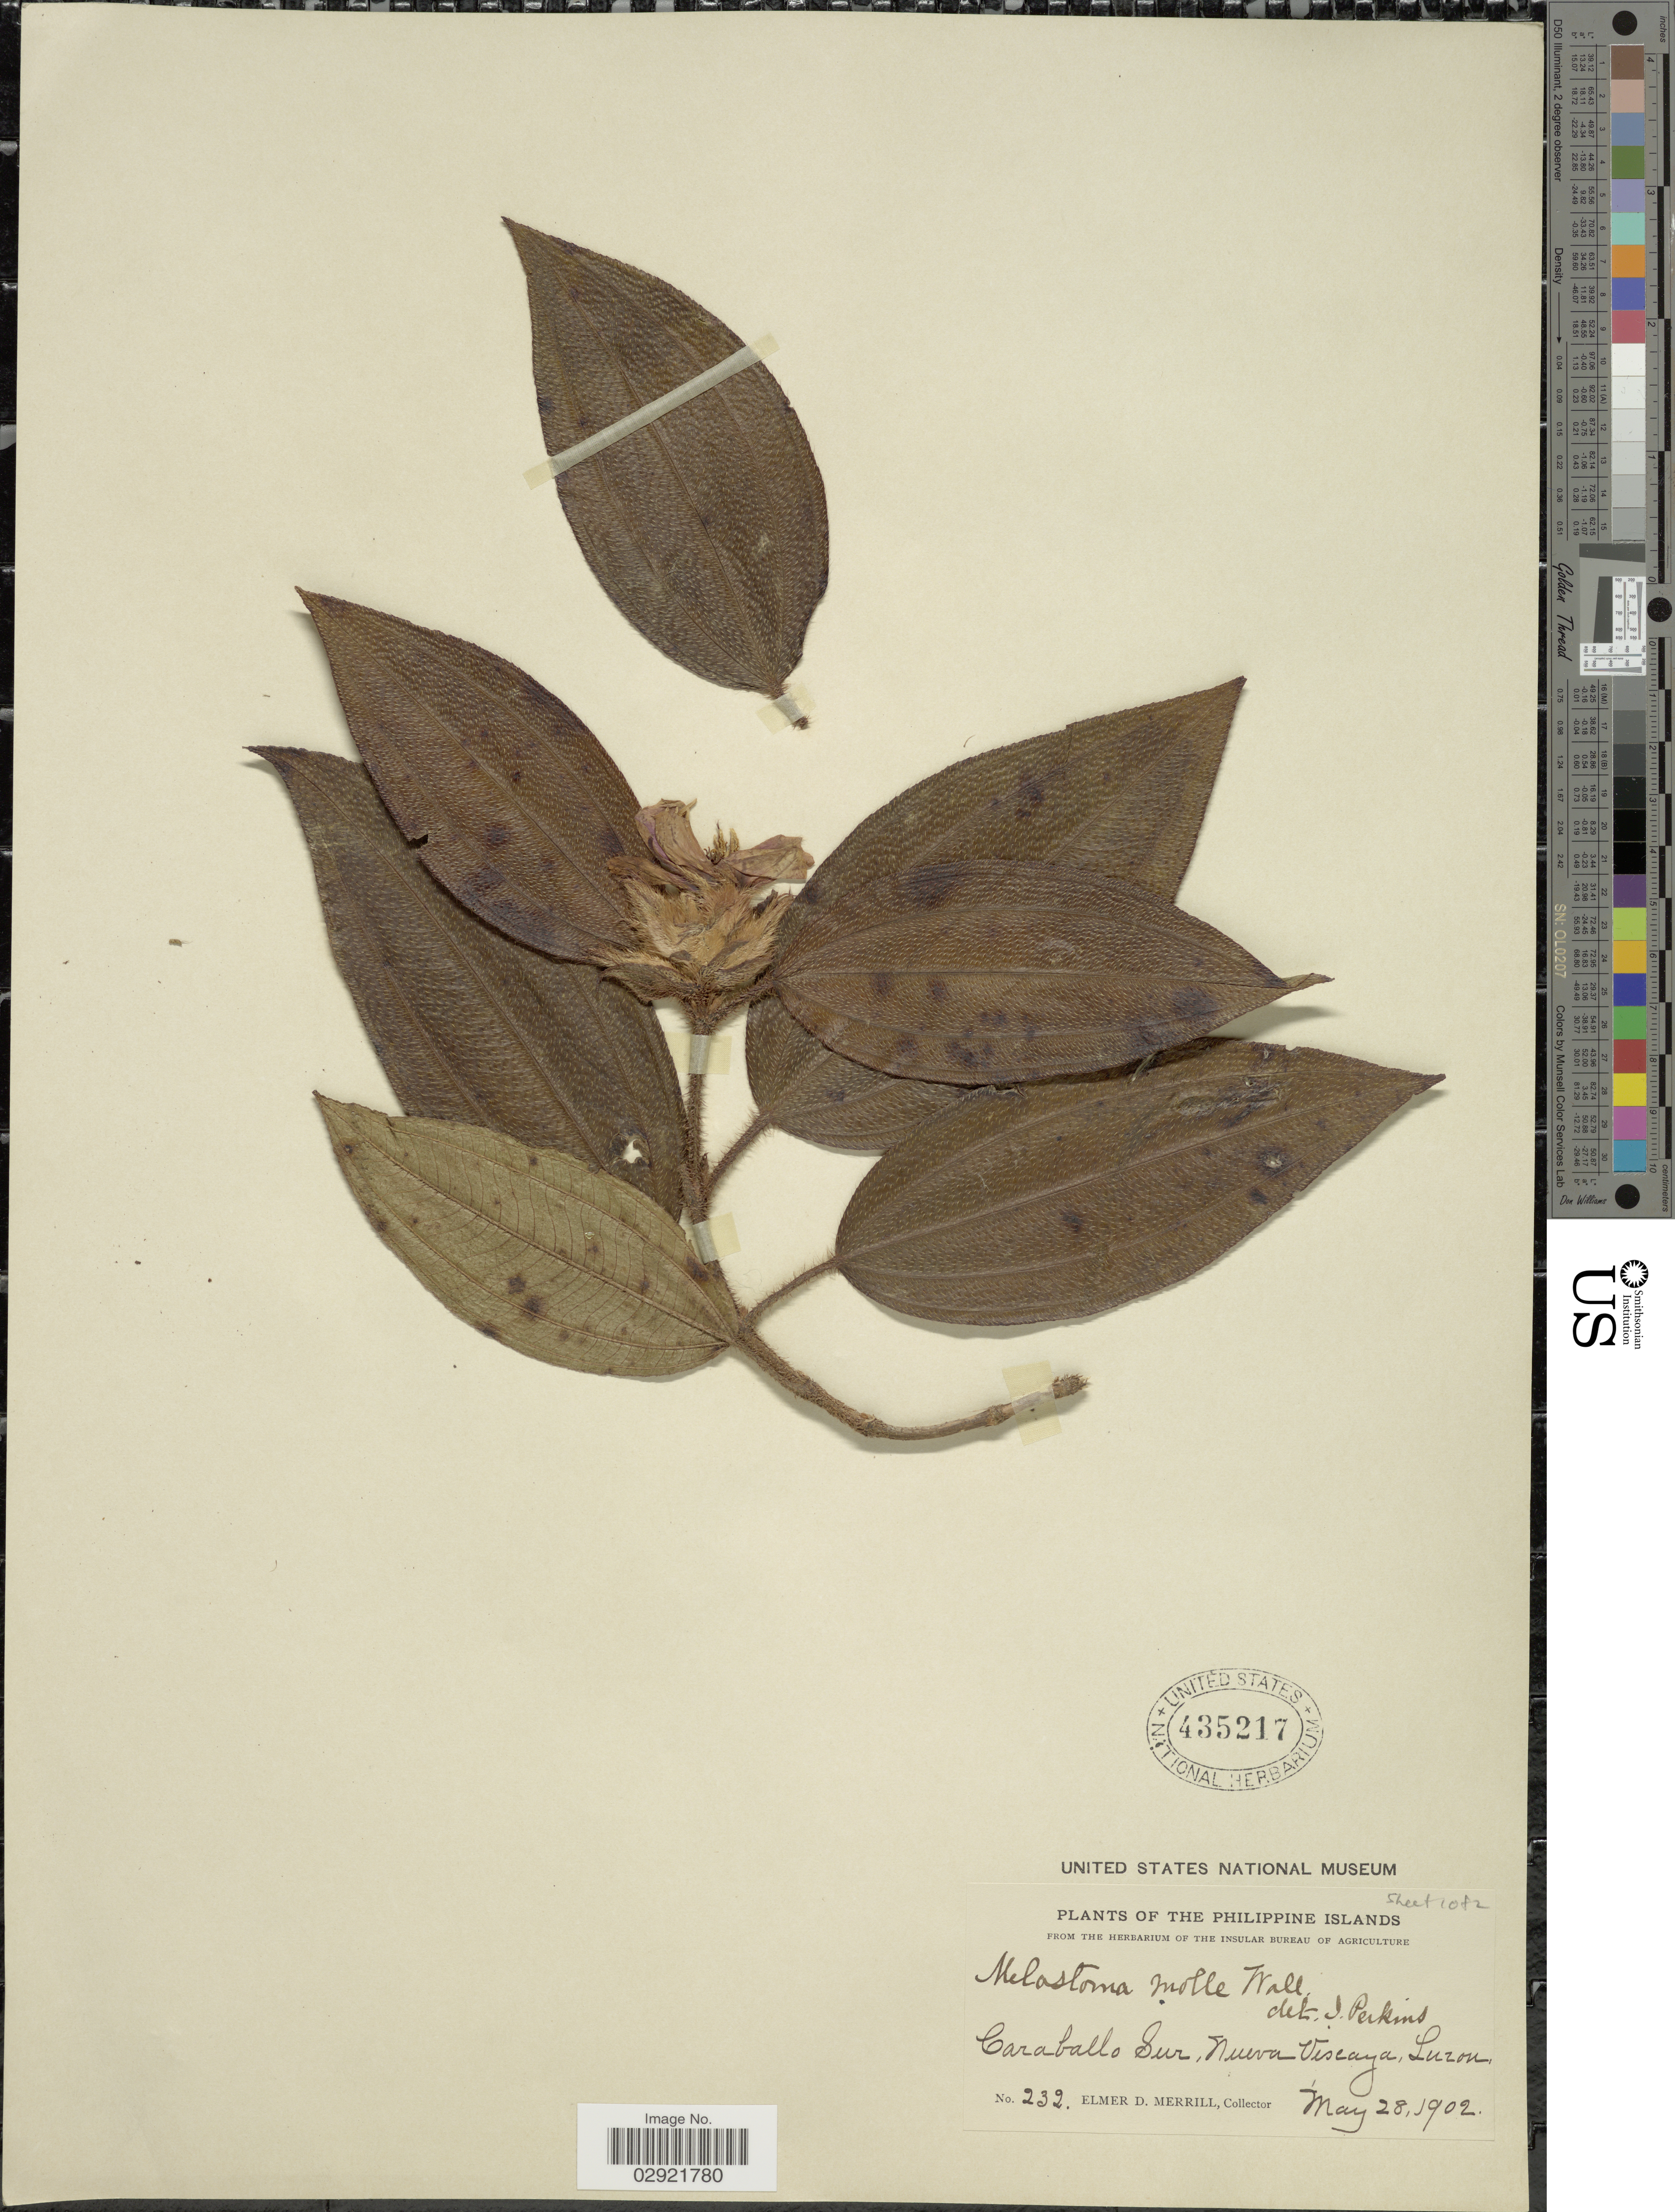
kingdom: Plantae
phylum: Tracheophyta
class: Magnoliopsida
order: Myrtales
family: Melastomataceae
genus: Melastoma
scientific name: Melastoma crinitum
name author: Roxb.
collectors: E. D. Merrill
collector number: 232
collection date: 1902-05-28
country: Philippines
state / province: Cagayan Valley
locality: Philippine Islands. Caraballo Sur, Nueva Viscaya, Luzon.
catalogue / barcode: US 435217